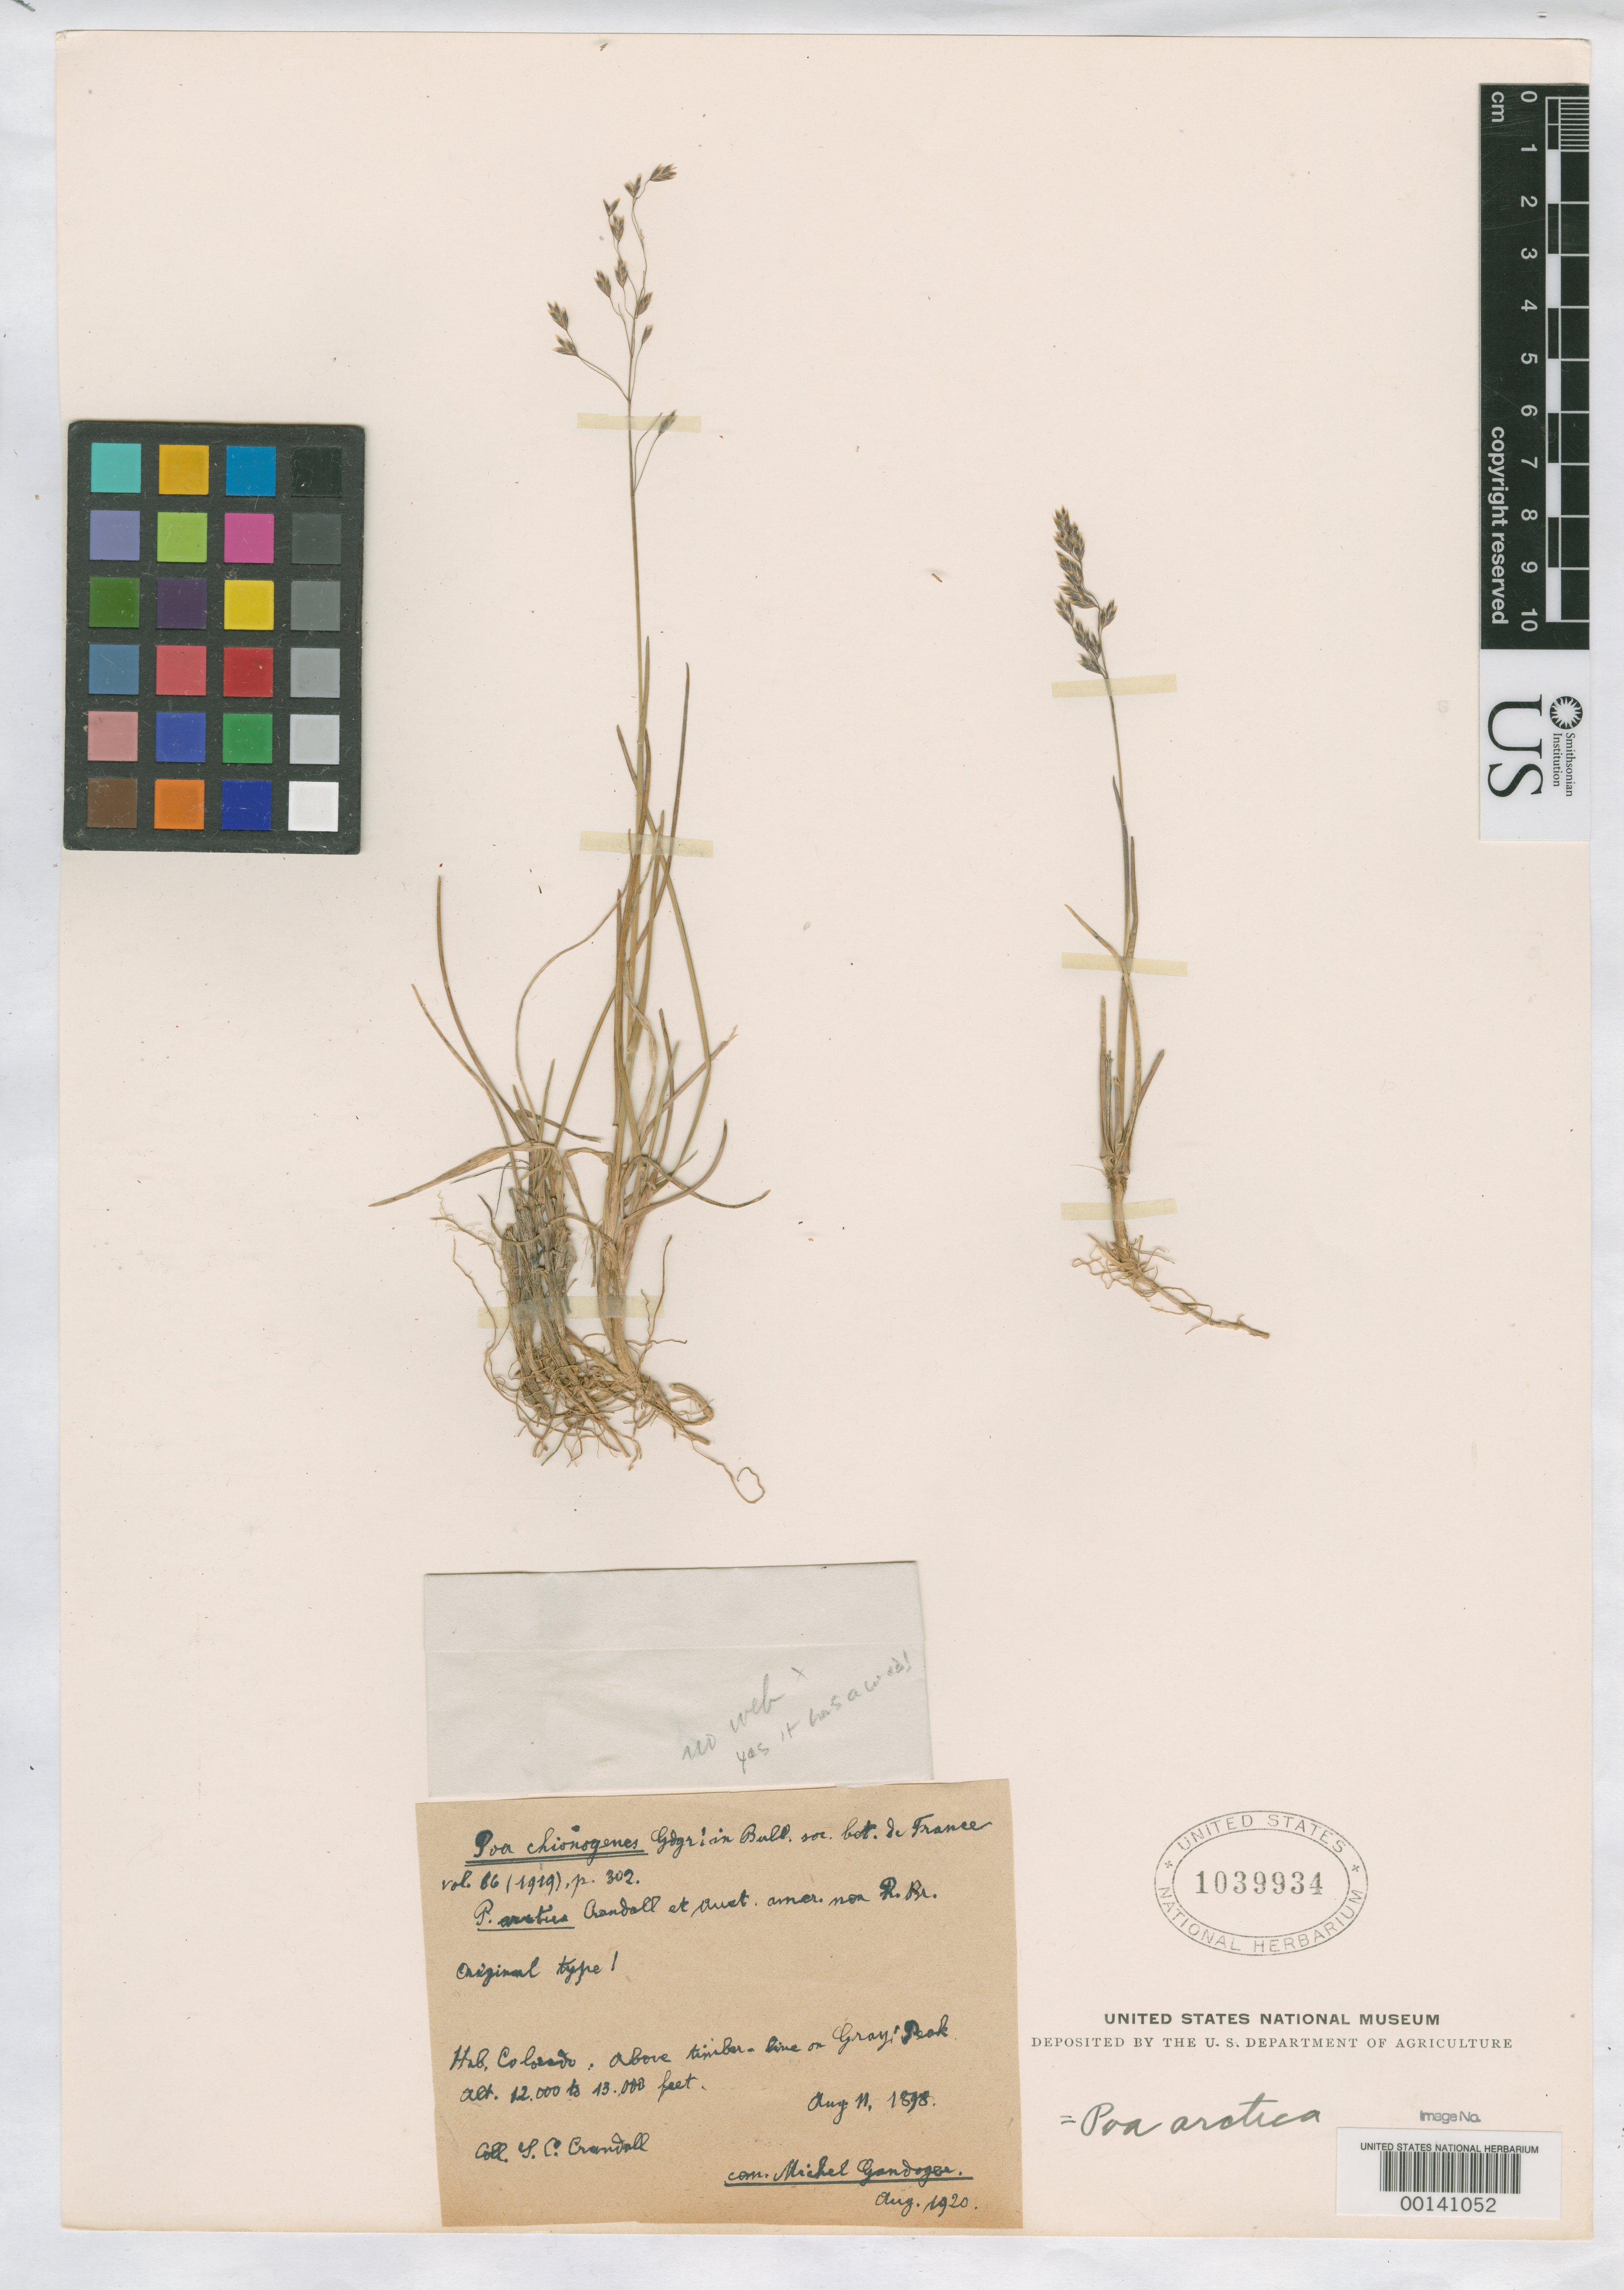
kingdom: Plantae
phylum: Tracheophyta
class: Liliopsida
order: Poales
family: Poaceae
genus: Poa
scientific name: Poa chionogenes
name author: Gand.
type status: Isotype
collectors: -. Crandall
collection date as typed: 11 Aug 1898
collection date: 1898-08-11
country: United States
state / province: Colorado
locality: Gray's Peak.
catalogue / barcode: US 1039934